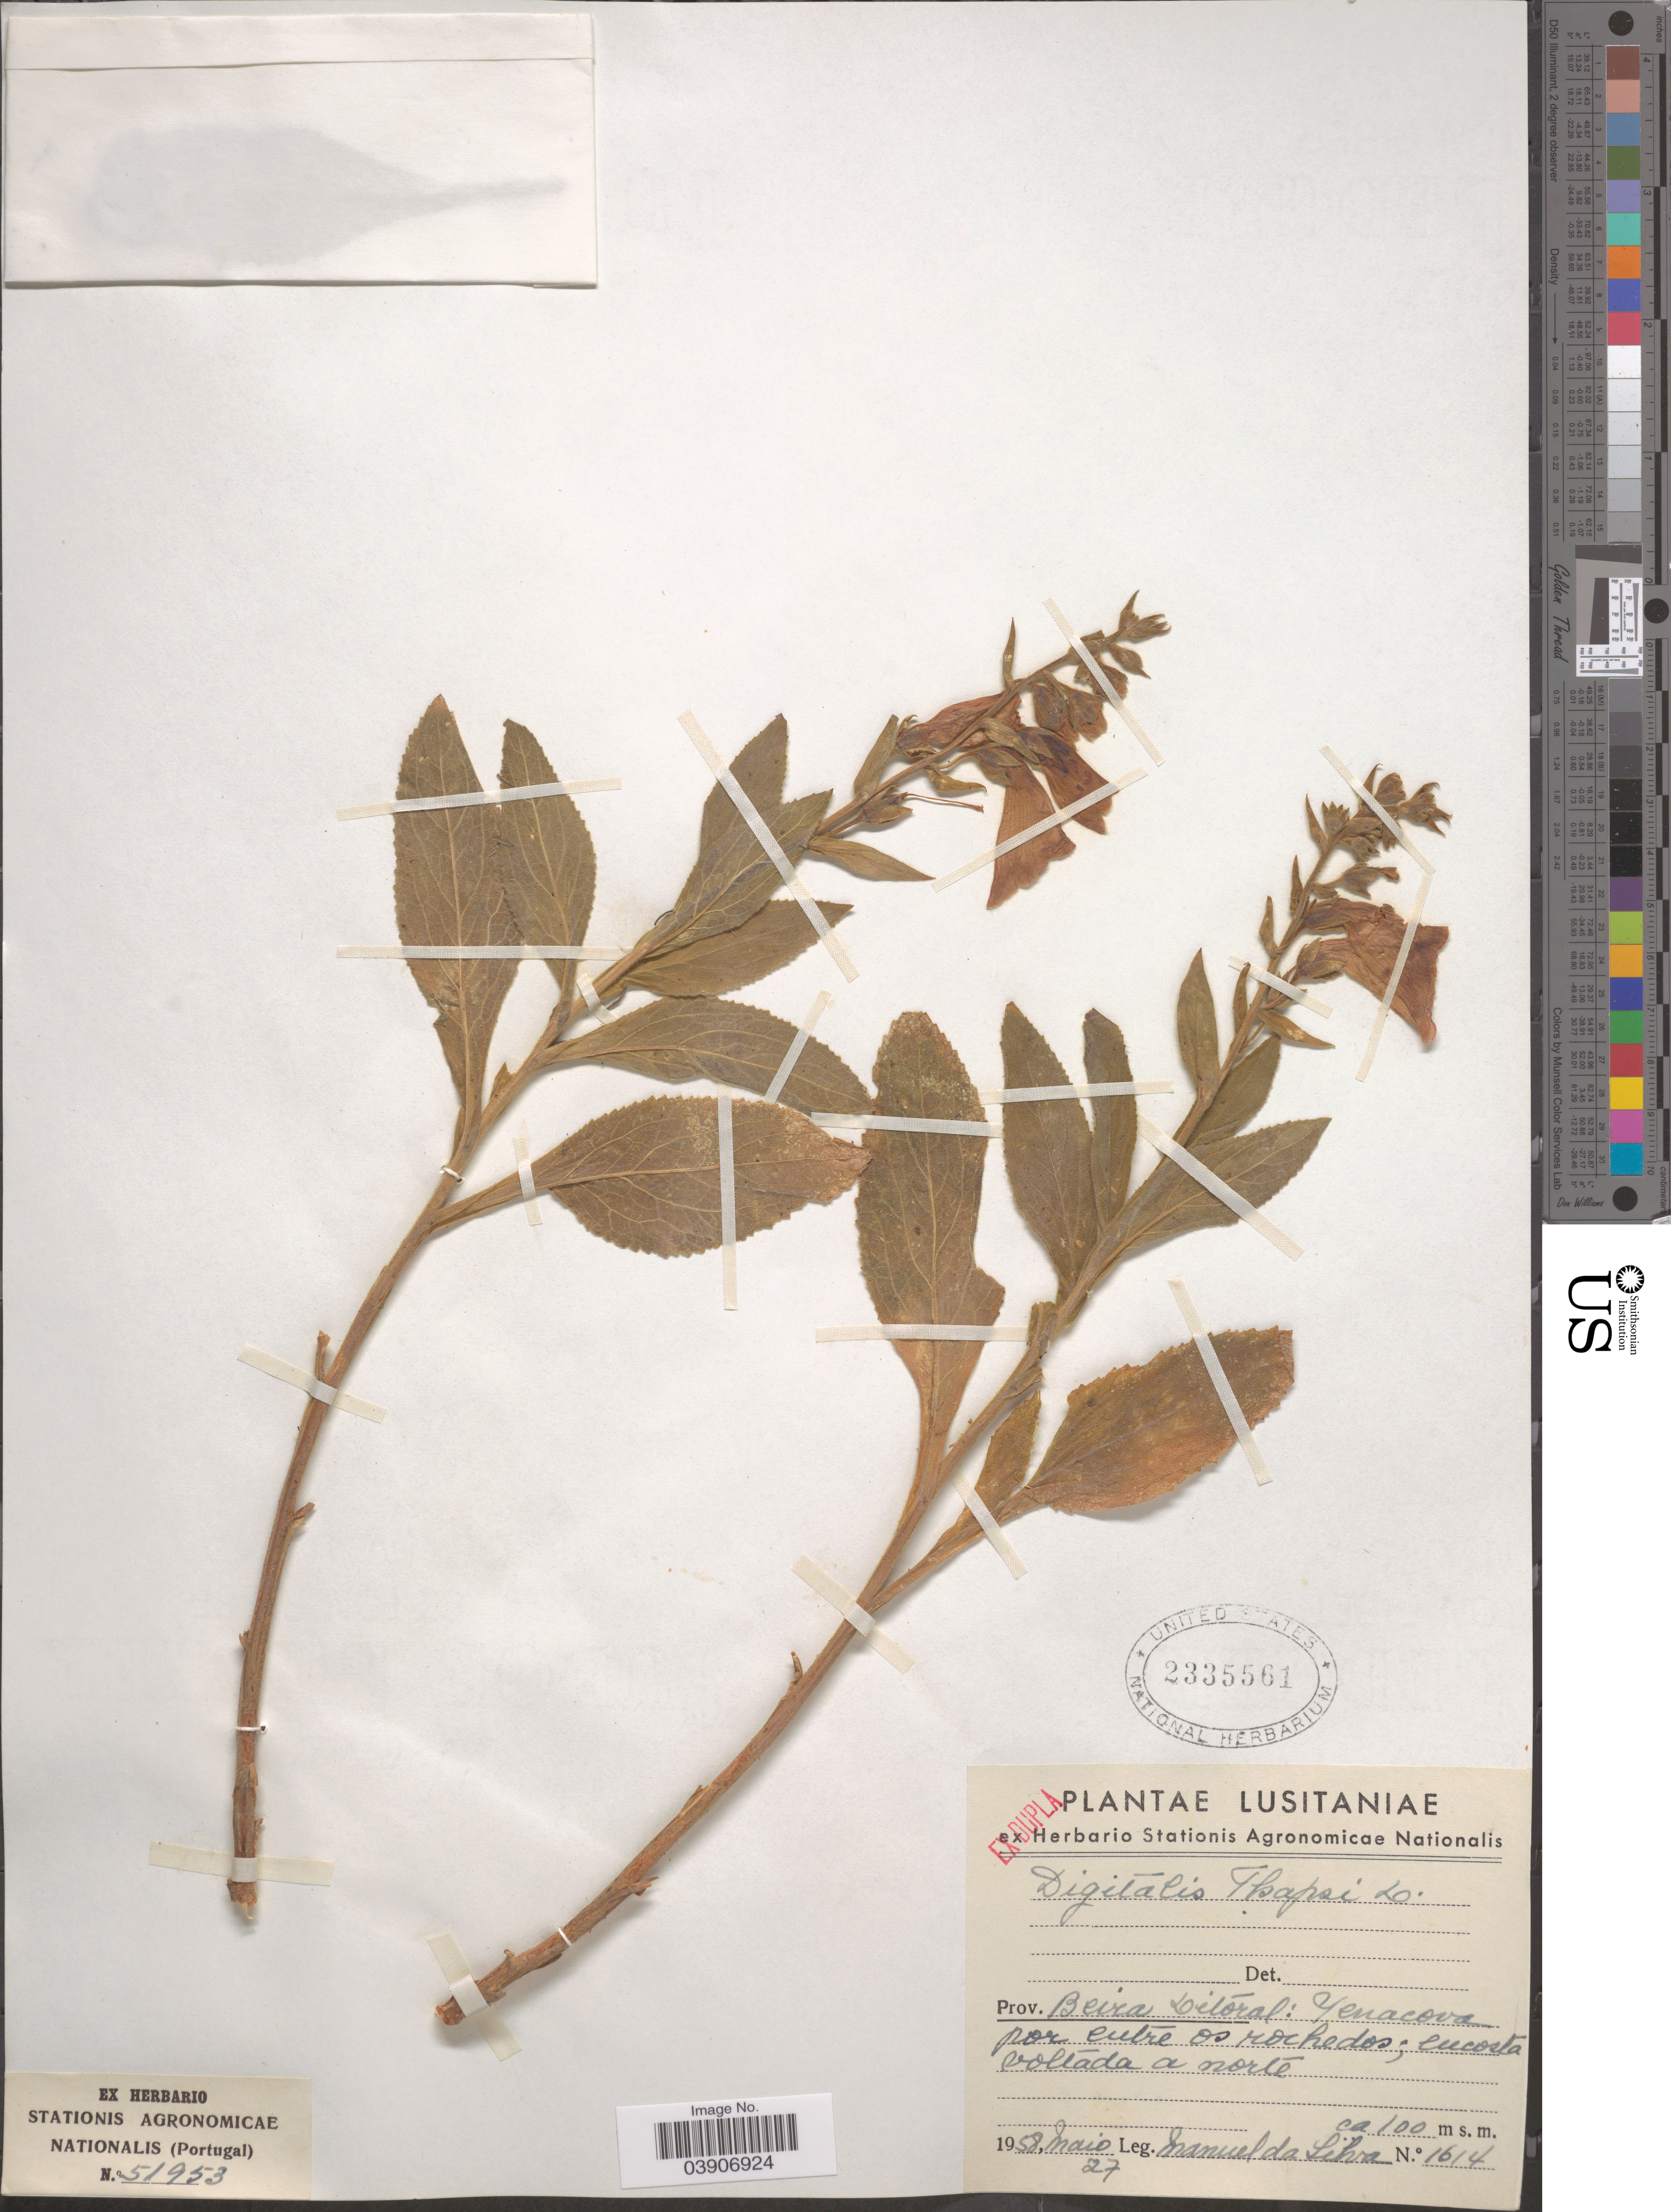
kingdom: Plantae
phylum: Tracheophyta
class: Magnoliopsida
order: Lamiales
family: Plantaginaceae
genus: Digitalis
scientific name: Digitalis thapsi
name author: L.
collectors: M. Da Silva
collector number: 1614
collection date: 1958-05-27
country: Portugal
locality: Prov. Beira Litoral: Yenacova por entre os rochedos; eucosta soltada a norte.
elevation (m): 100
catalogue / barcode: US 2335561